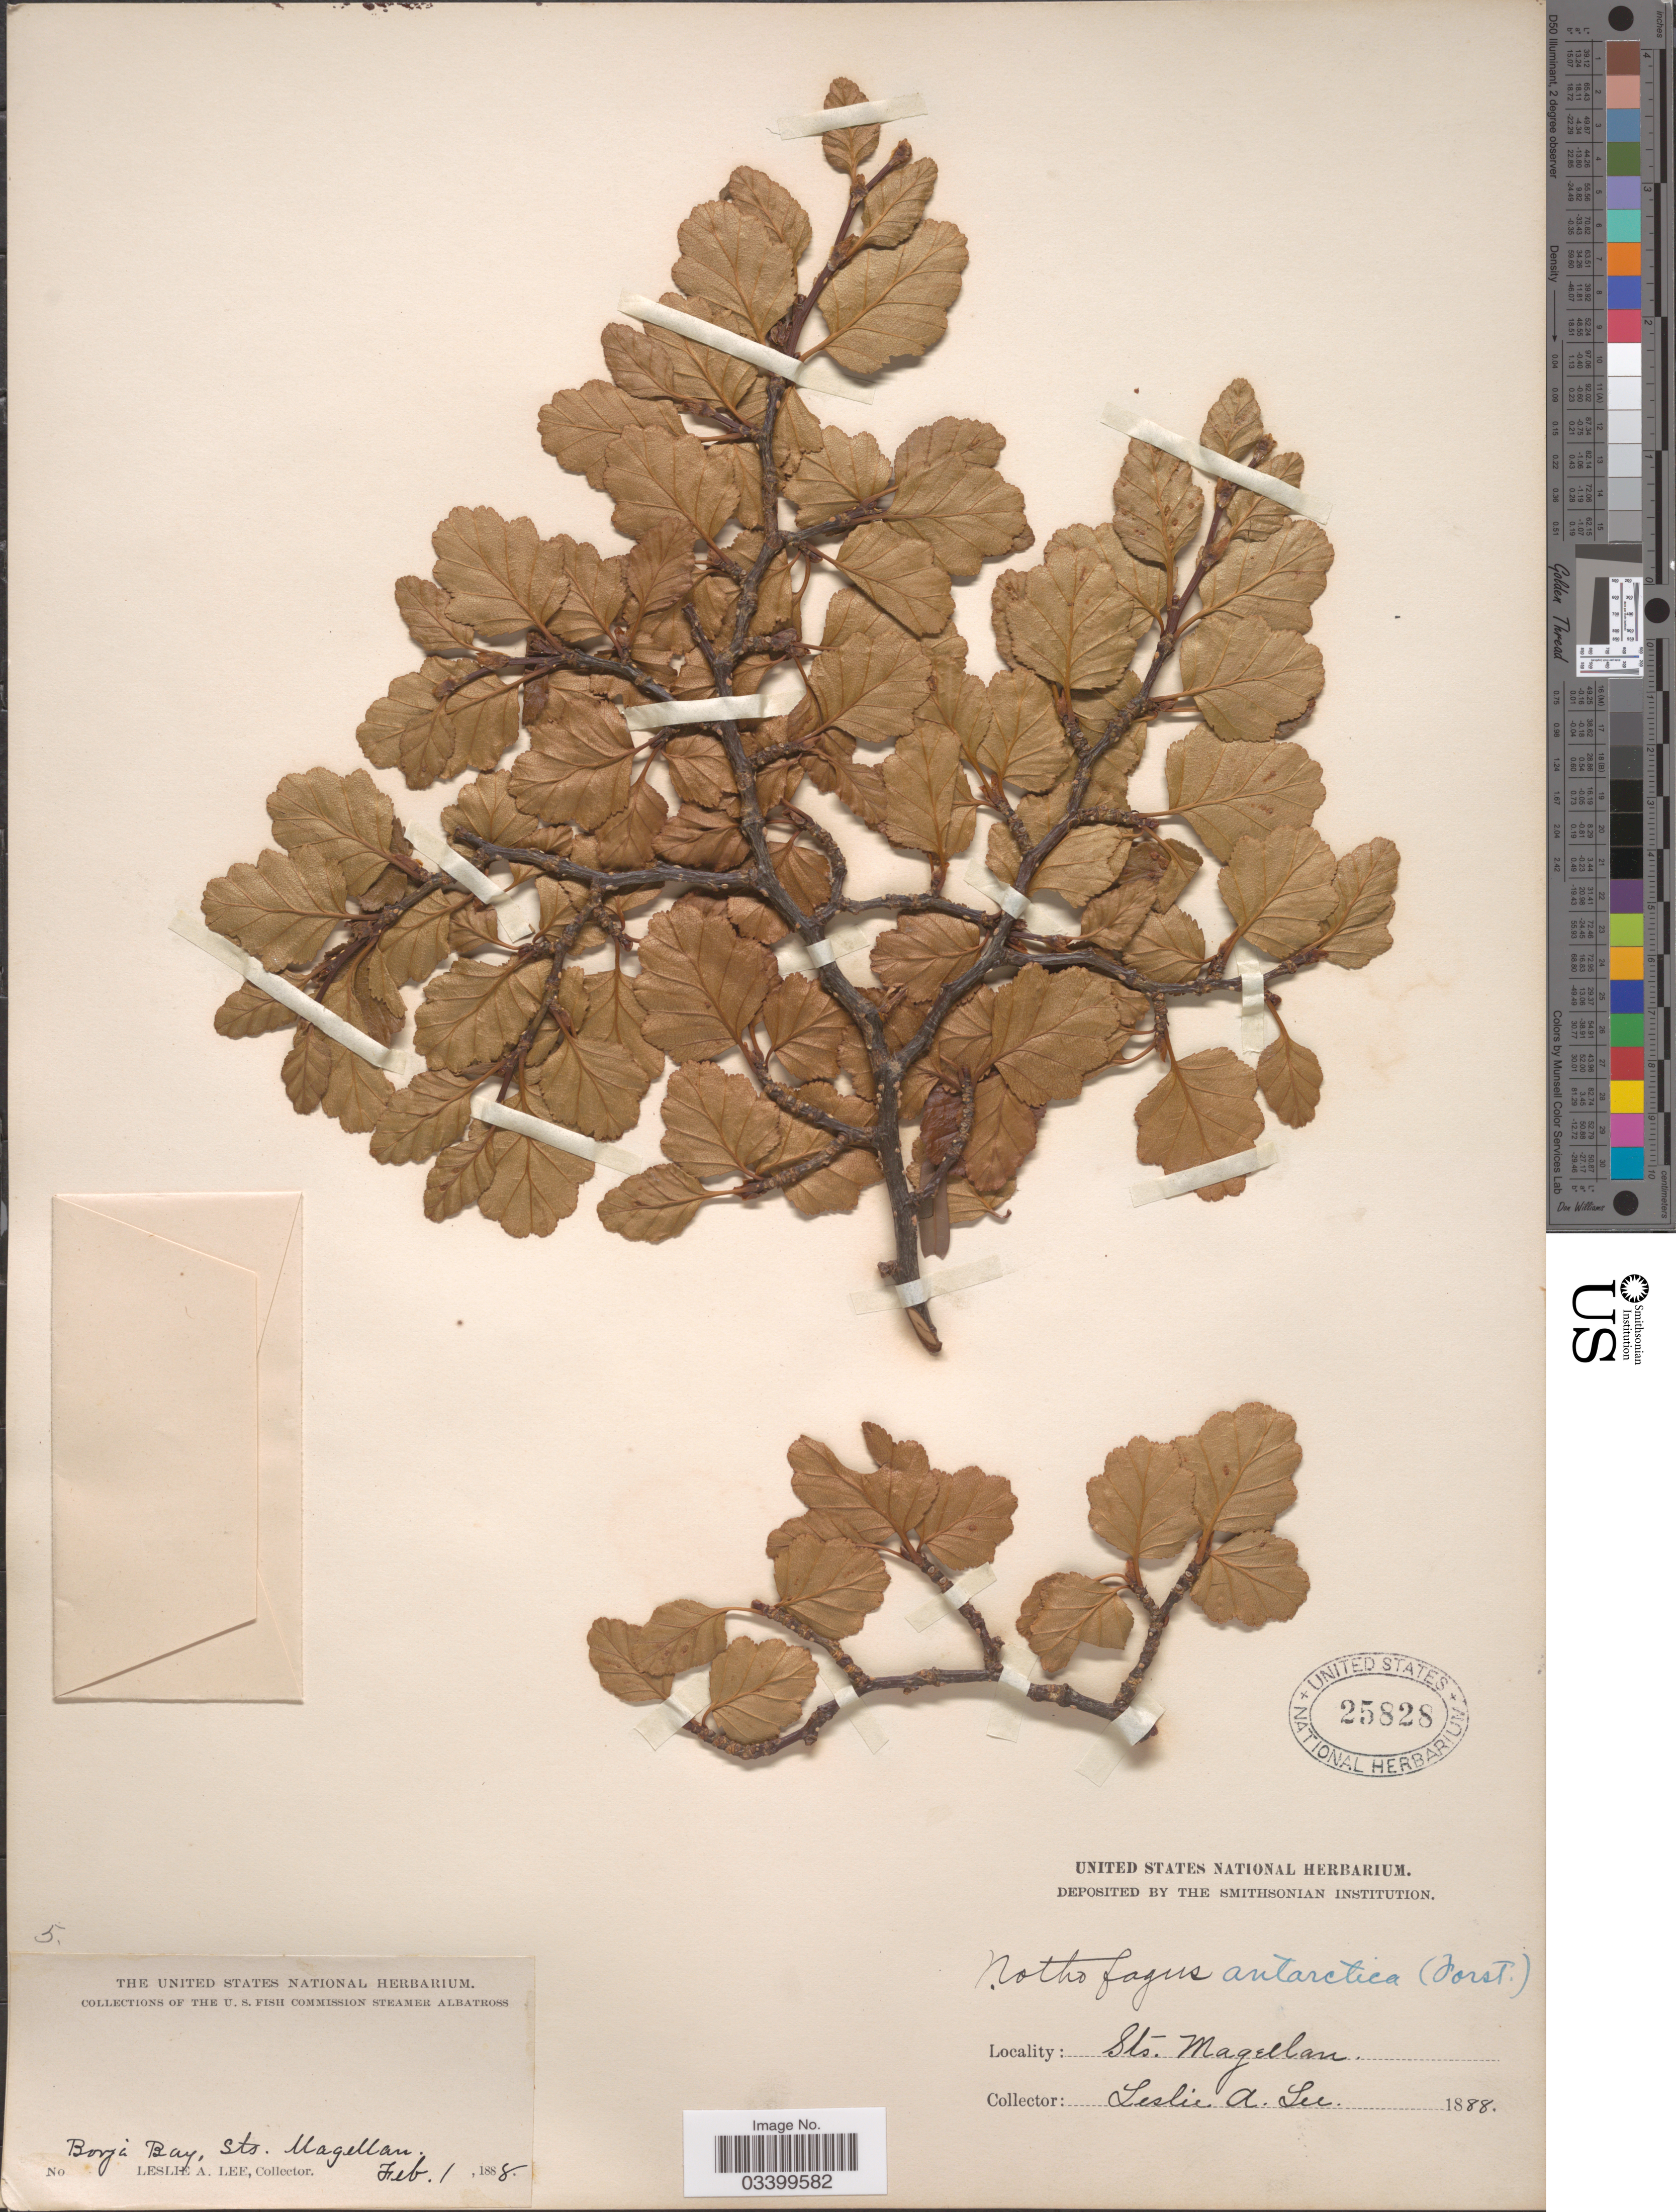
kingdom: Plantae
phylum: Tracheophyta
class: Magnoliopsida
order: Fagales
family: Nothofagaceae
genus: Nothofagus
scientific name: Nothofagus antarctica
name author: (G. Forst.) Oerst.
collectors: L. Lee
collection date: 1888-02-01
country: Chile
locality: Borja Bay, Sts. Magellan.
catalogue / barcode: US 25828